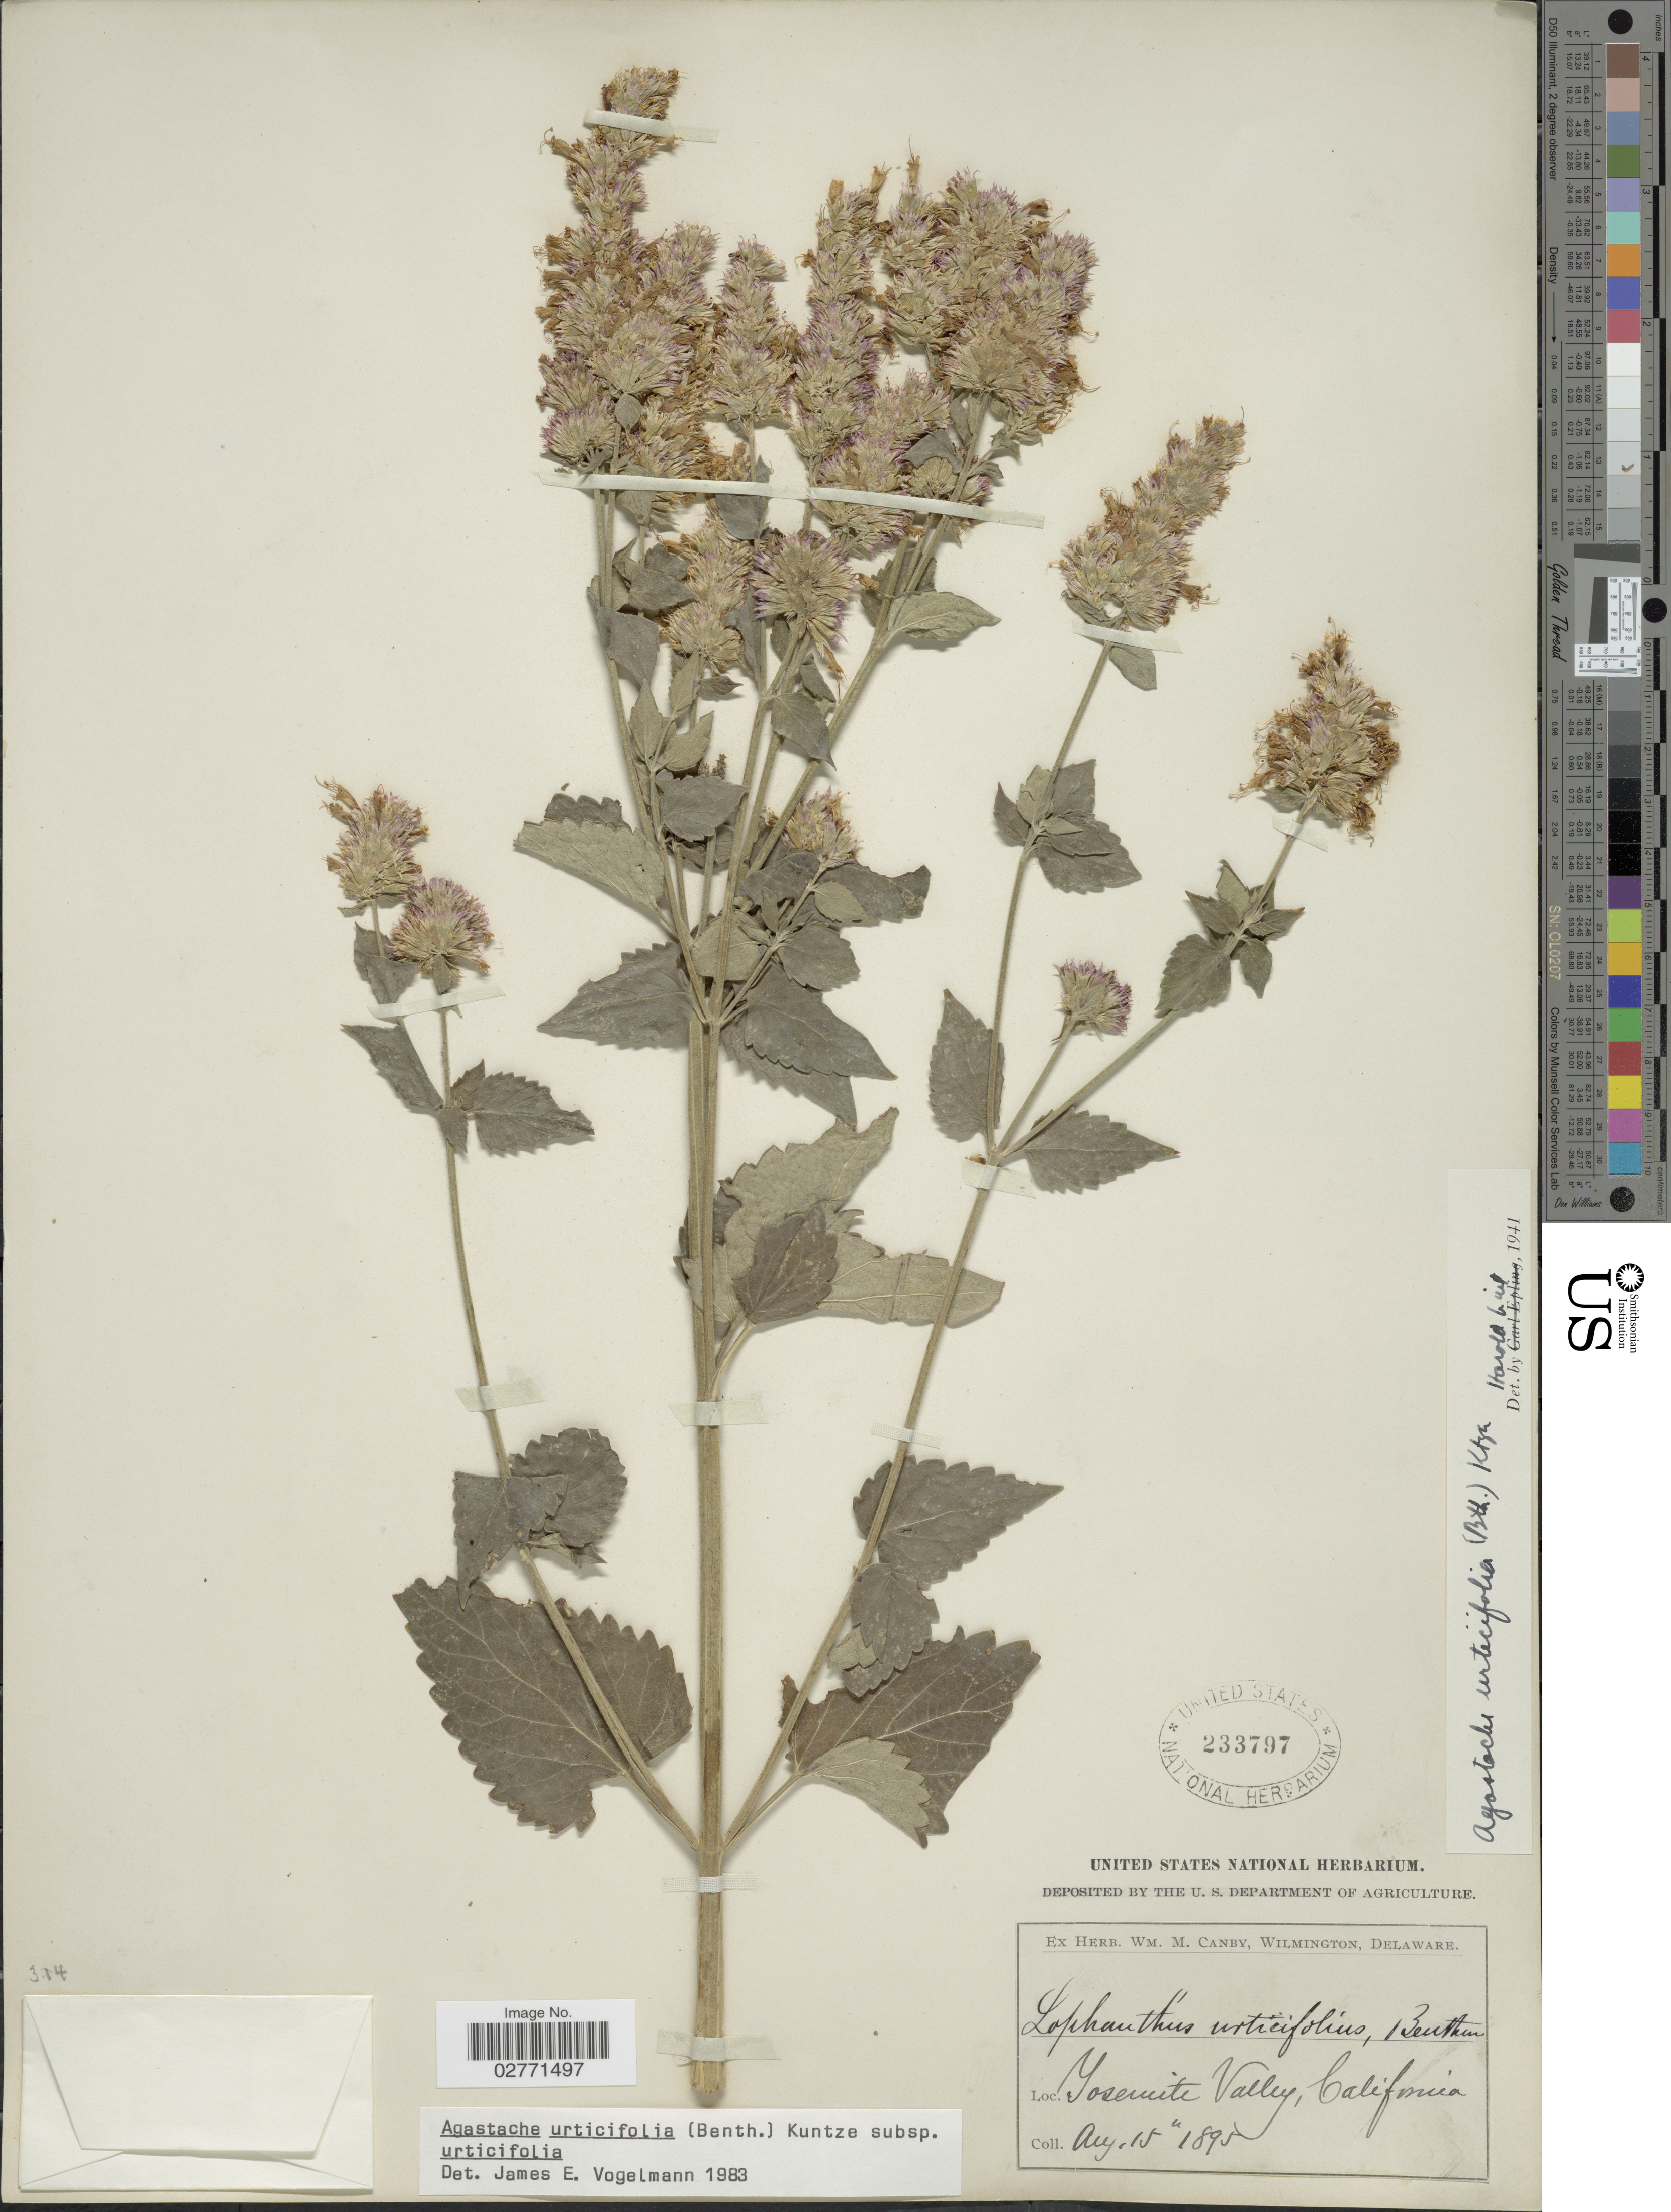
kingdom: Plantae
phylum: Tracheophyta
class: Magnoliopsida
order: Lamiales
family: Lamiaceae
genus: Agastache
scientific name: Agastache urticifolia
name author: (Benth.) Kuntze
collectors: ex herb. W.M. Canby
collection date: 1895-08-15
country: United States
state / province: California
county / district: Mariposa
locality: Yosemite Valley.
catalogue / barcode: US 233797